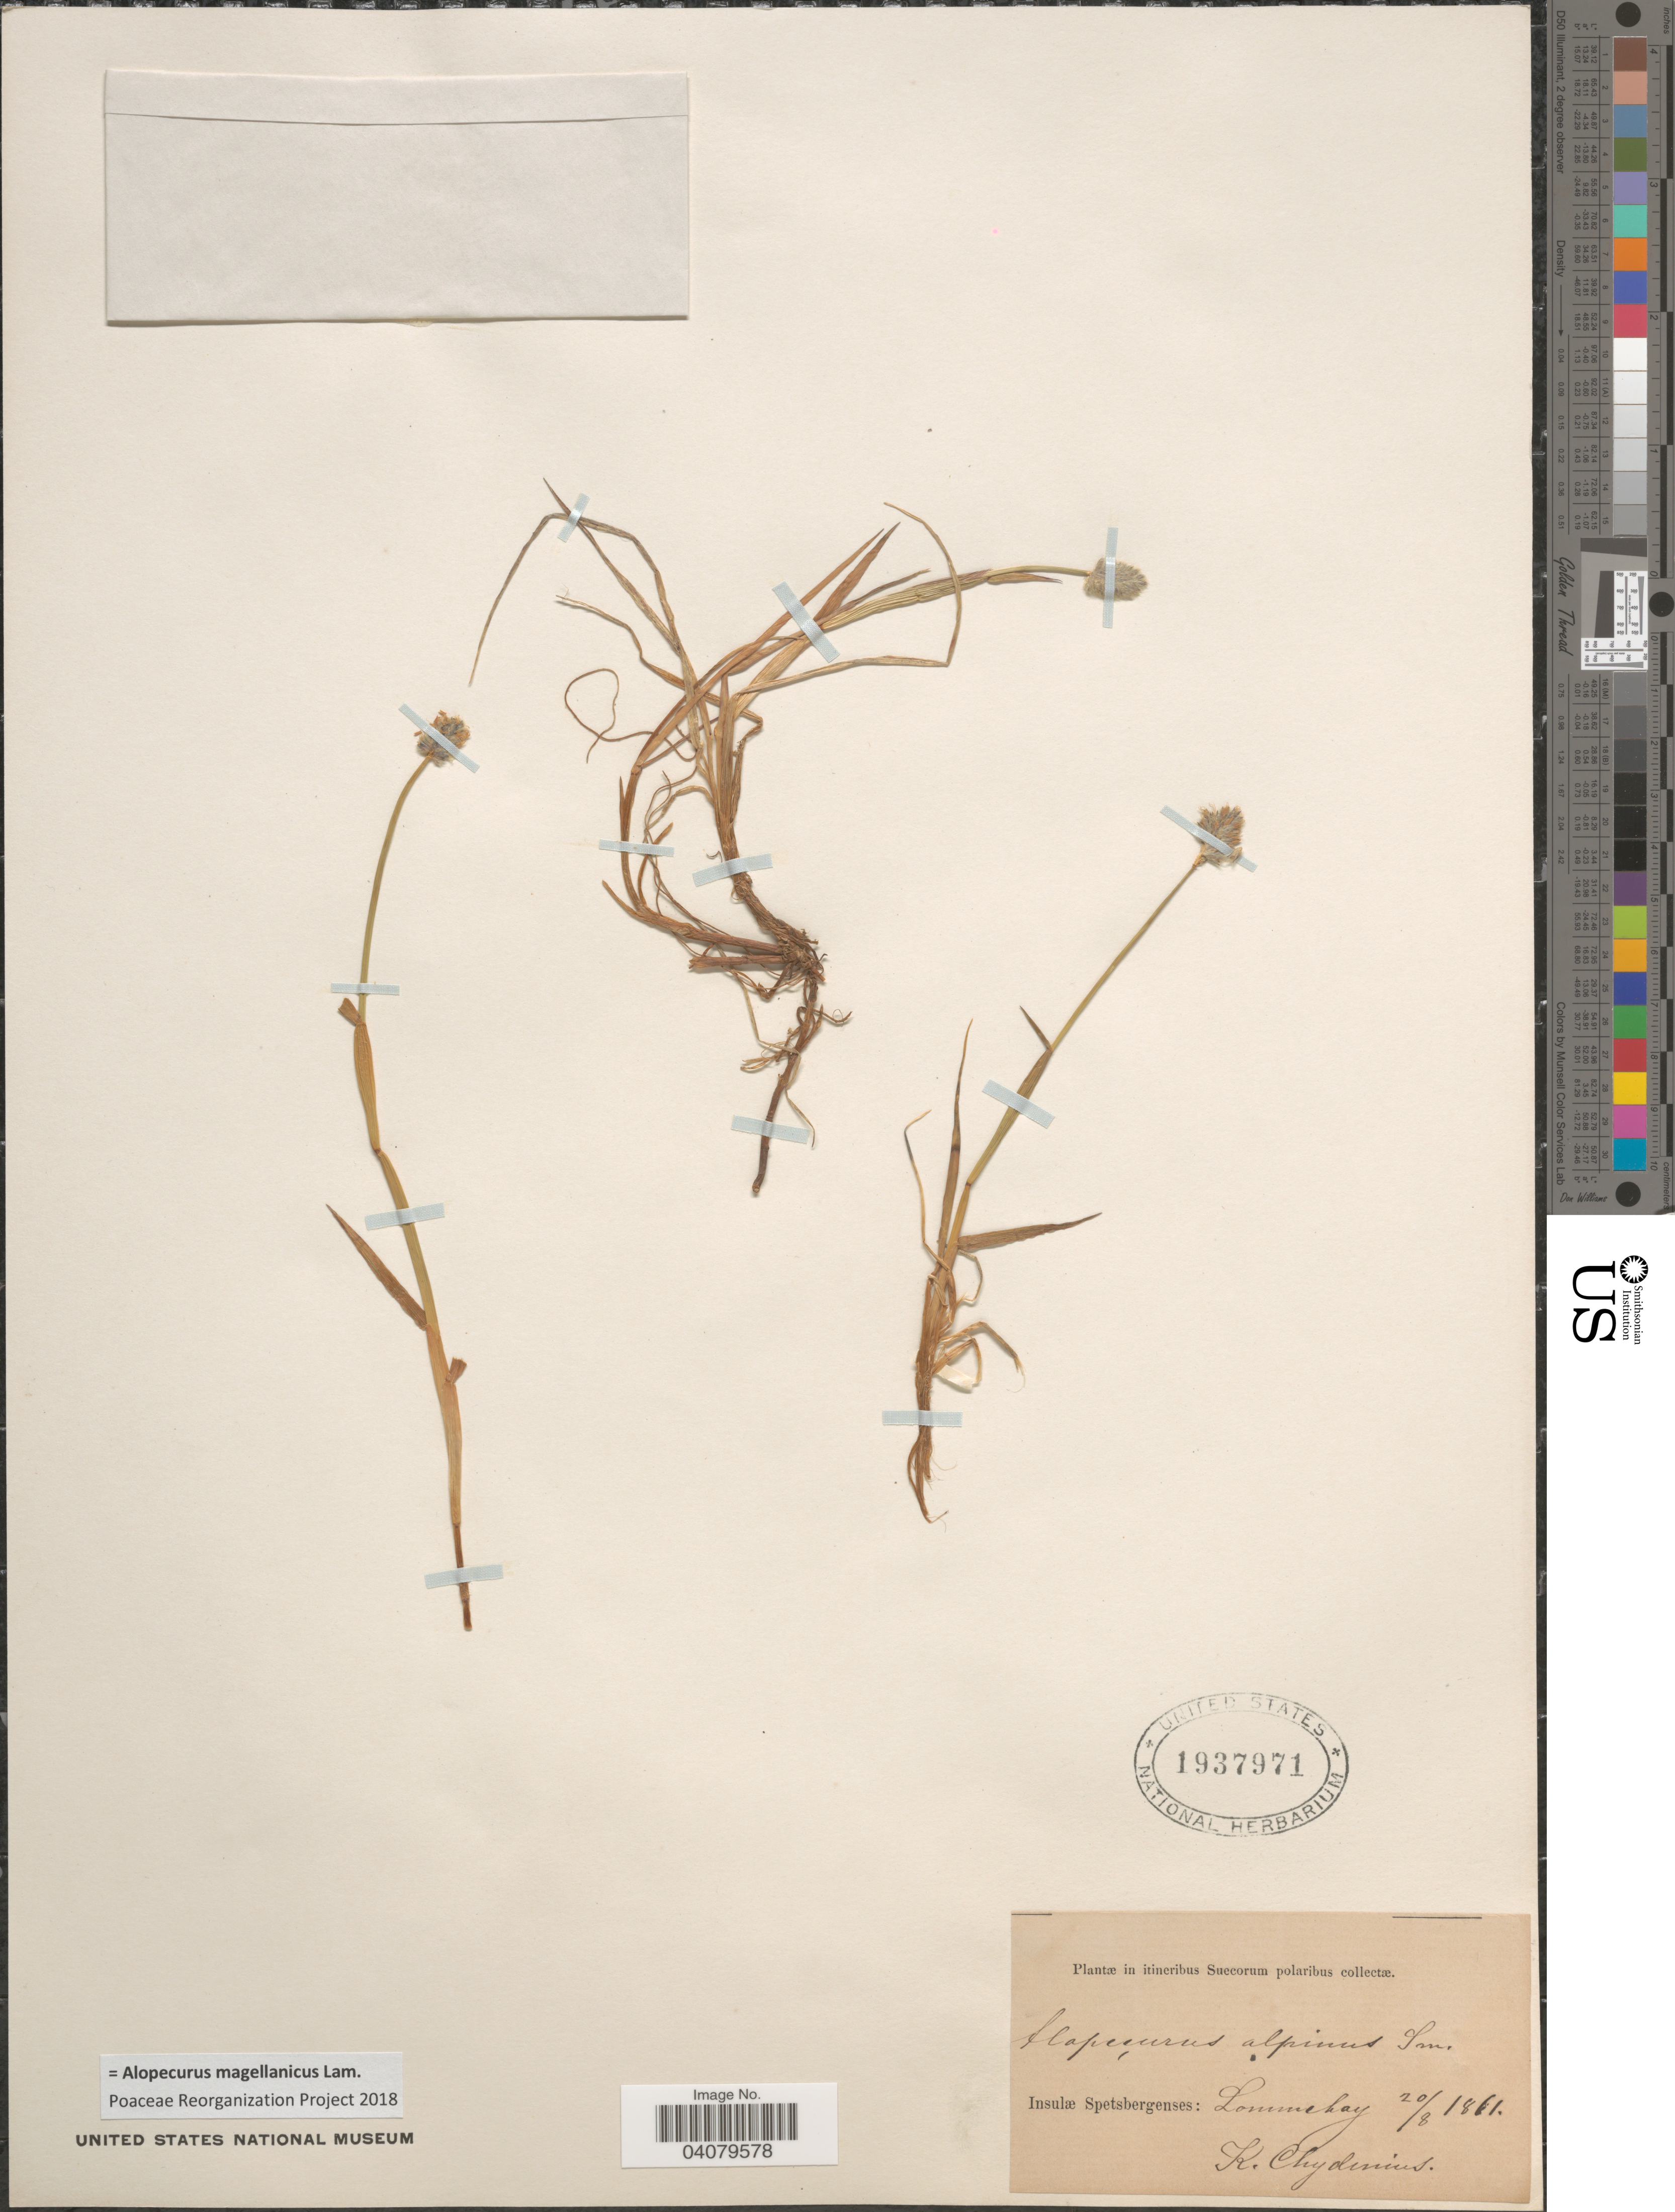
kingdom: Plantae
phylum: Tracheophyta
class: Liliopsida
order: Poales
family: Poaceae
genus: Alopecurus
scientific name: Alopecurus magellanicus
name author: Lam.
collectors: K. Chydenius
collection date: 1861-08-20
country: Norway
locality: In itineribus Suecorum polaribus. Insulæ Spetsbergenses: Lommekay.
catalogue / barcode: US 1937971